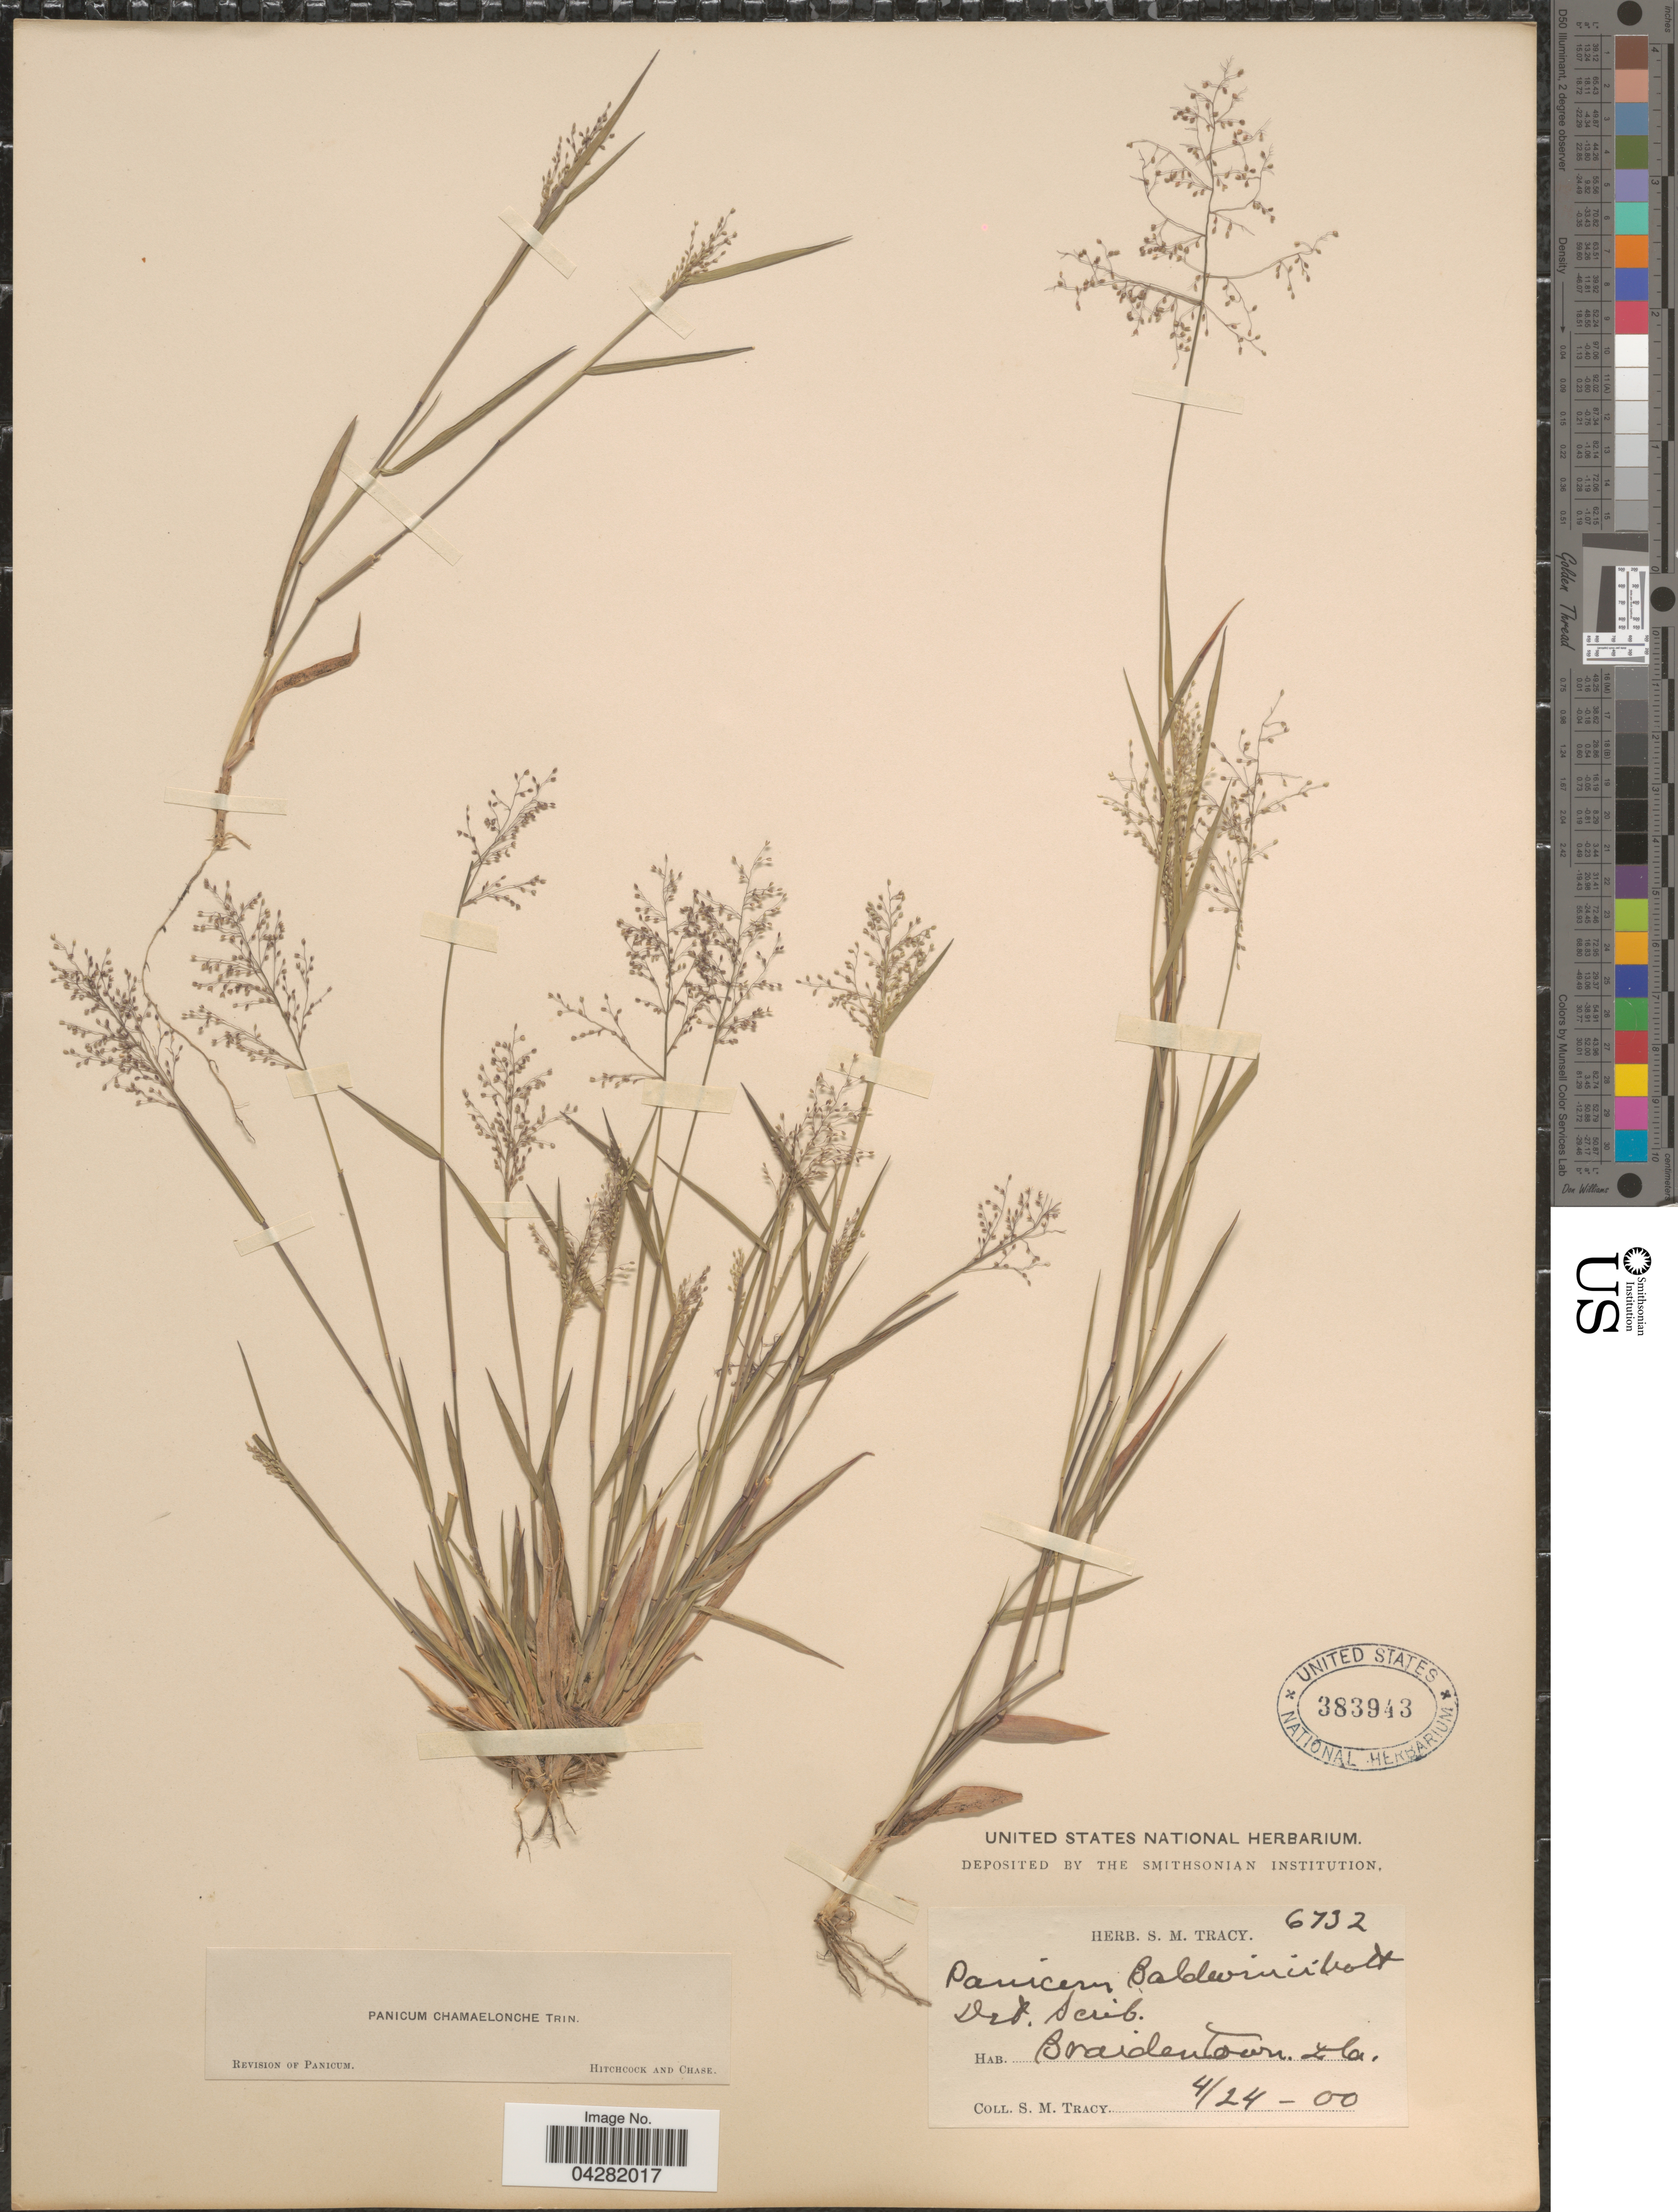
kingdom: Plantae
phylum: Tracheophyta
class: Liliopsida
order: Poales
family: Poaceae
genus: Dichanthelium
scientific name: Dichanthelium ensifolium var. ensifolium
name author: (Baldwin ex Elliot) Gould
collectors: S. M. Tracy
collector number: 6732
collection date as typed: Transcribed d/m/y: 24/4/0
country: United States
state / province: Florida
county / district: Manatee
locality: Braidentown (present day: Bradenton)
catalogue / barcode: US 383943